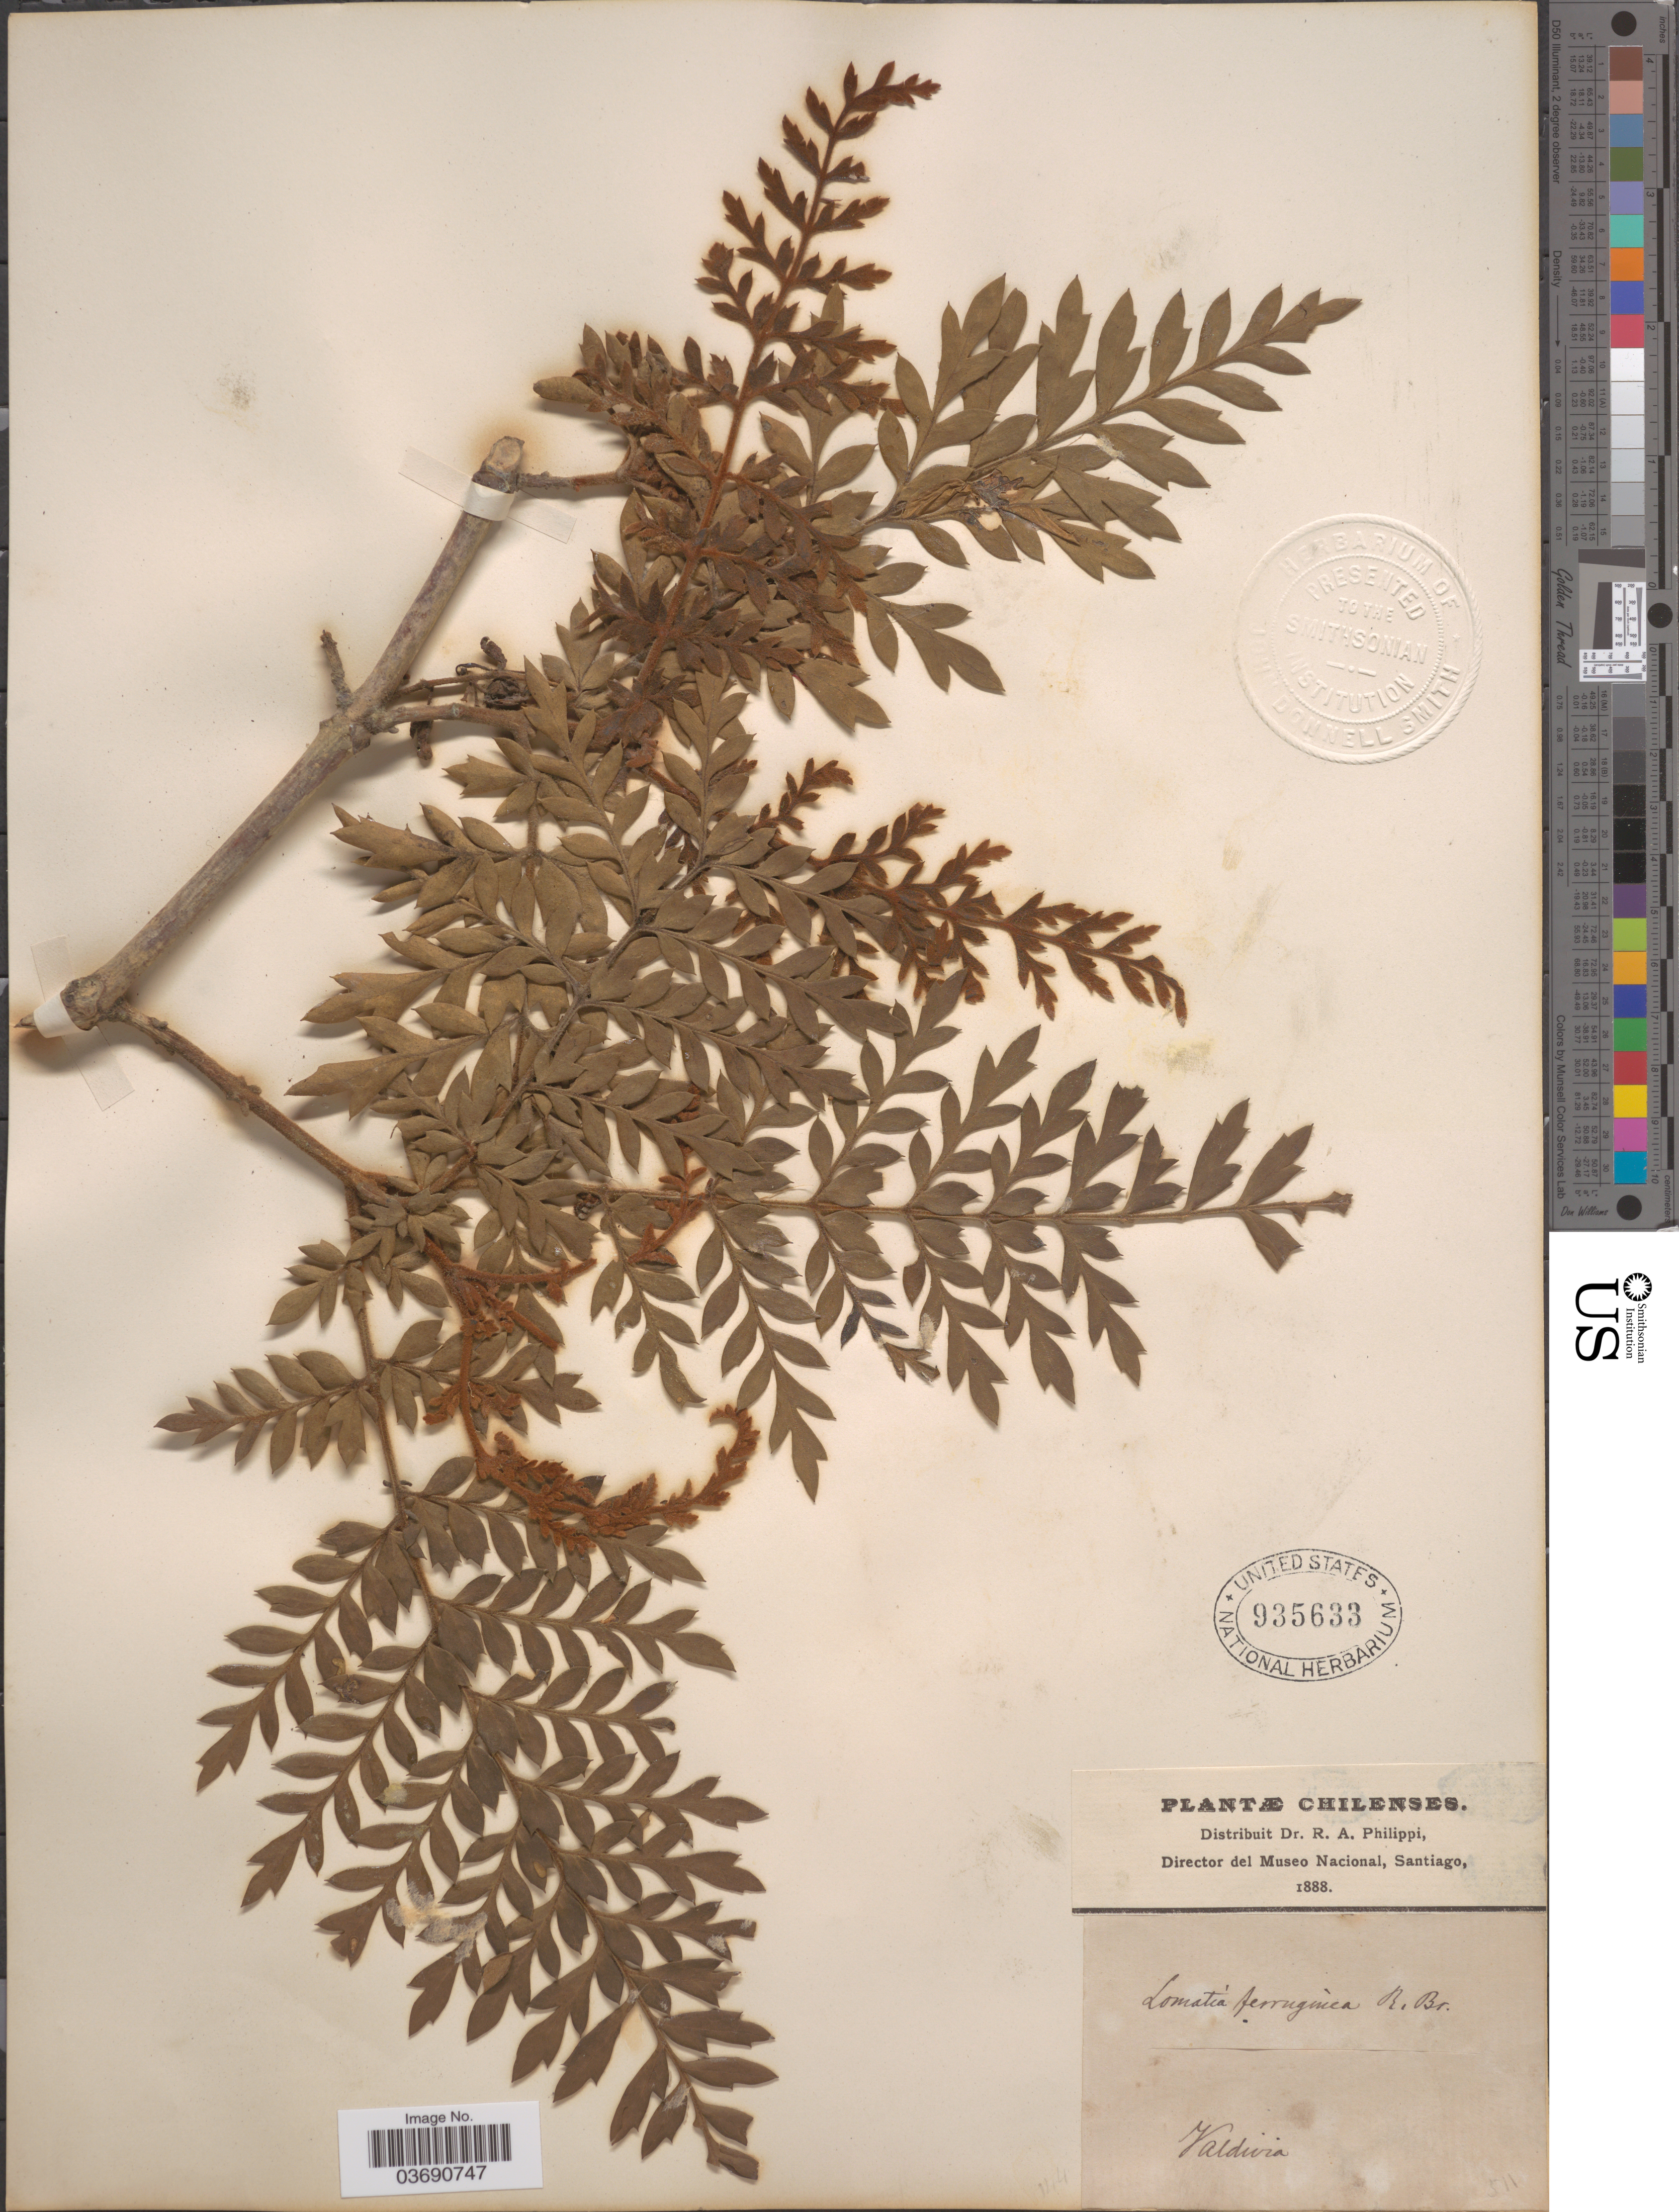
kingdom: Plantae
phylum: Tracheophyta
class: Magnoliopsida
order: Proteales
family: Proteaceae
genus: Lomatia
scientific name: Lomatia ferruginea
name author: (Cav.) R. Br.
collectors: ex. herb. R.A. Philippi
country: Chile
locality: Valdivia.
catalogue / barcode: US 935633